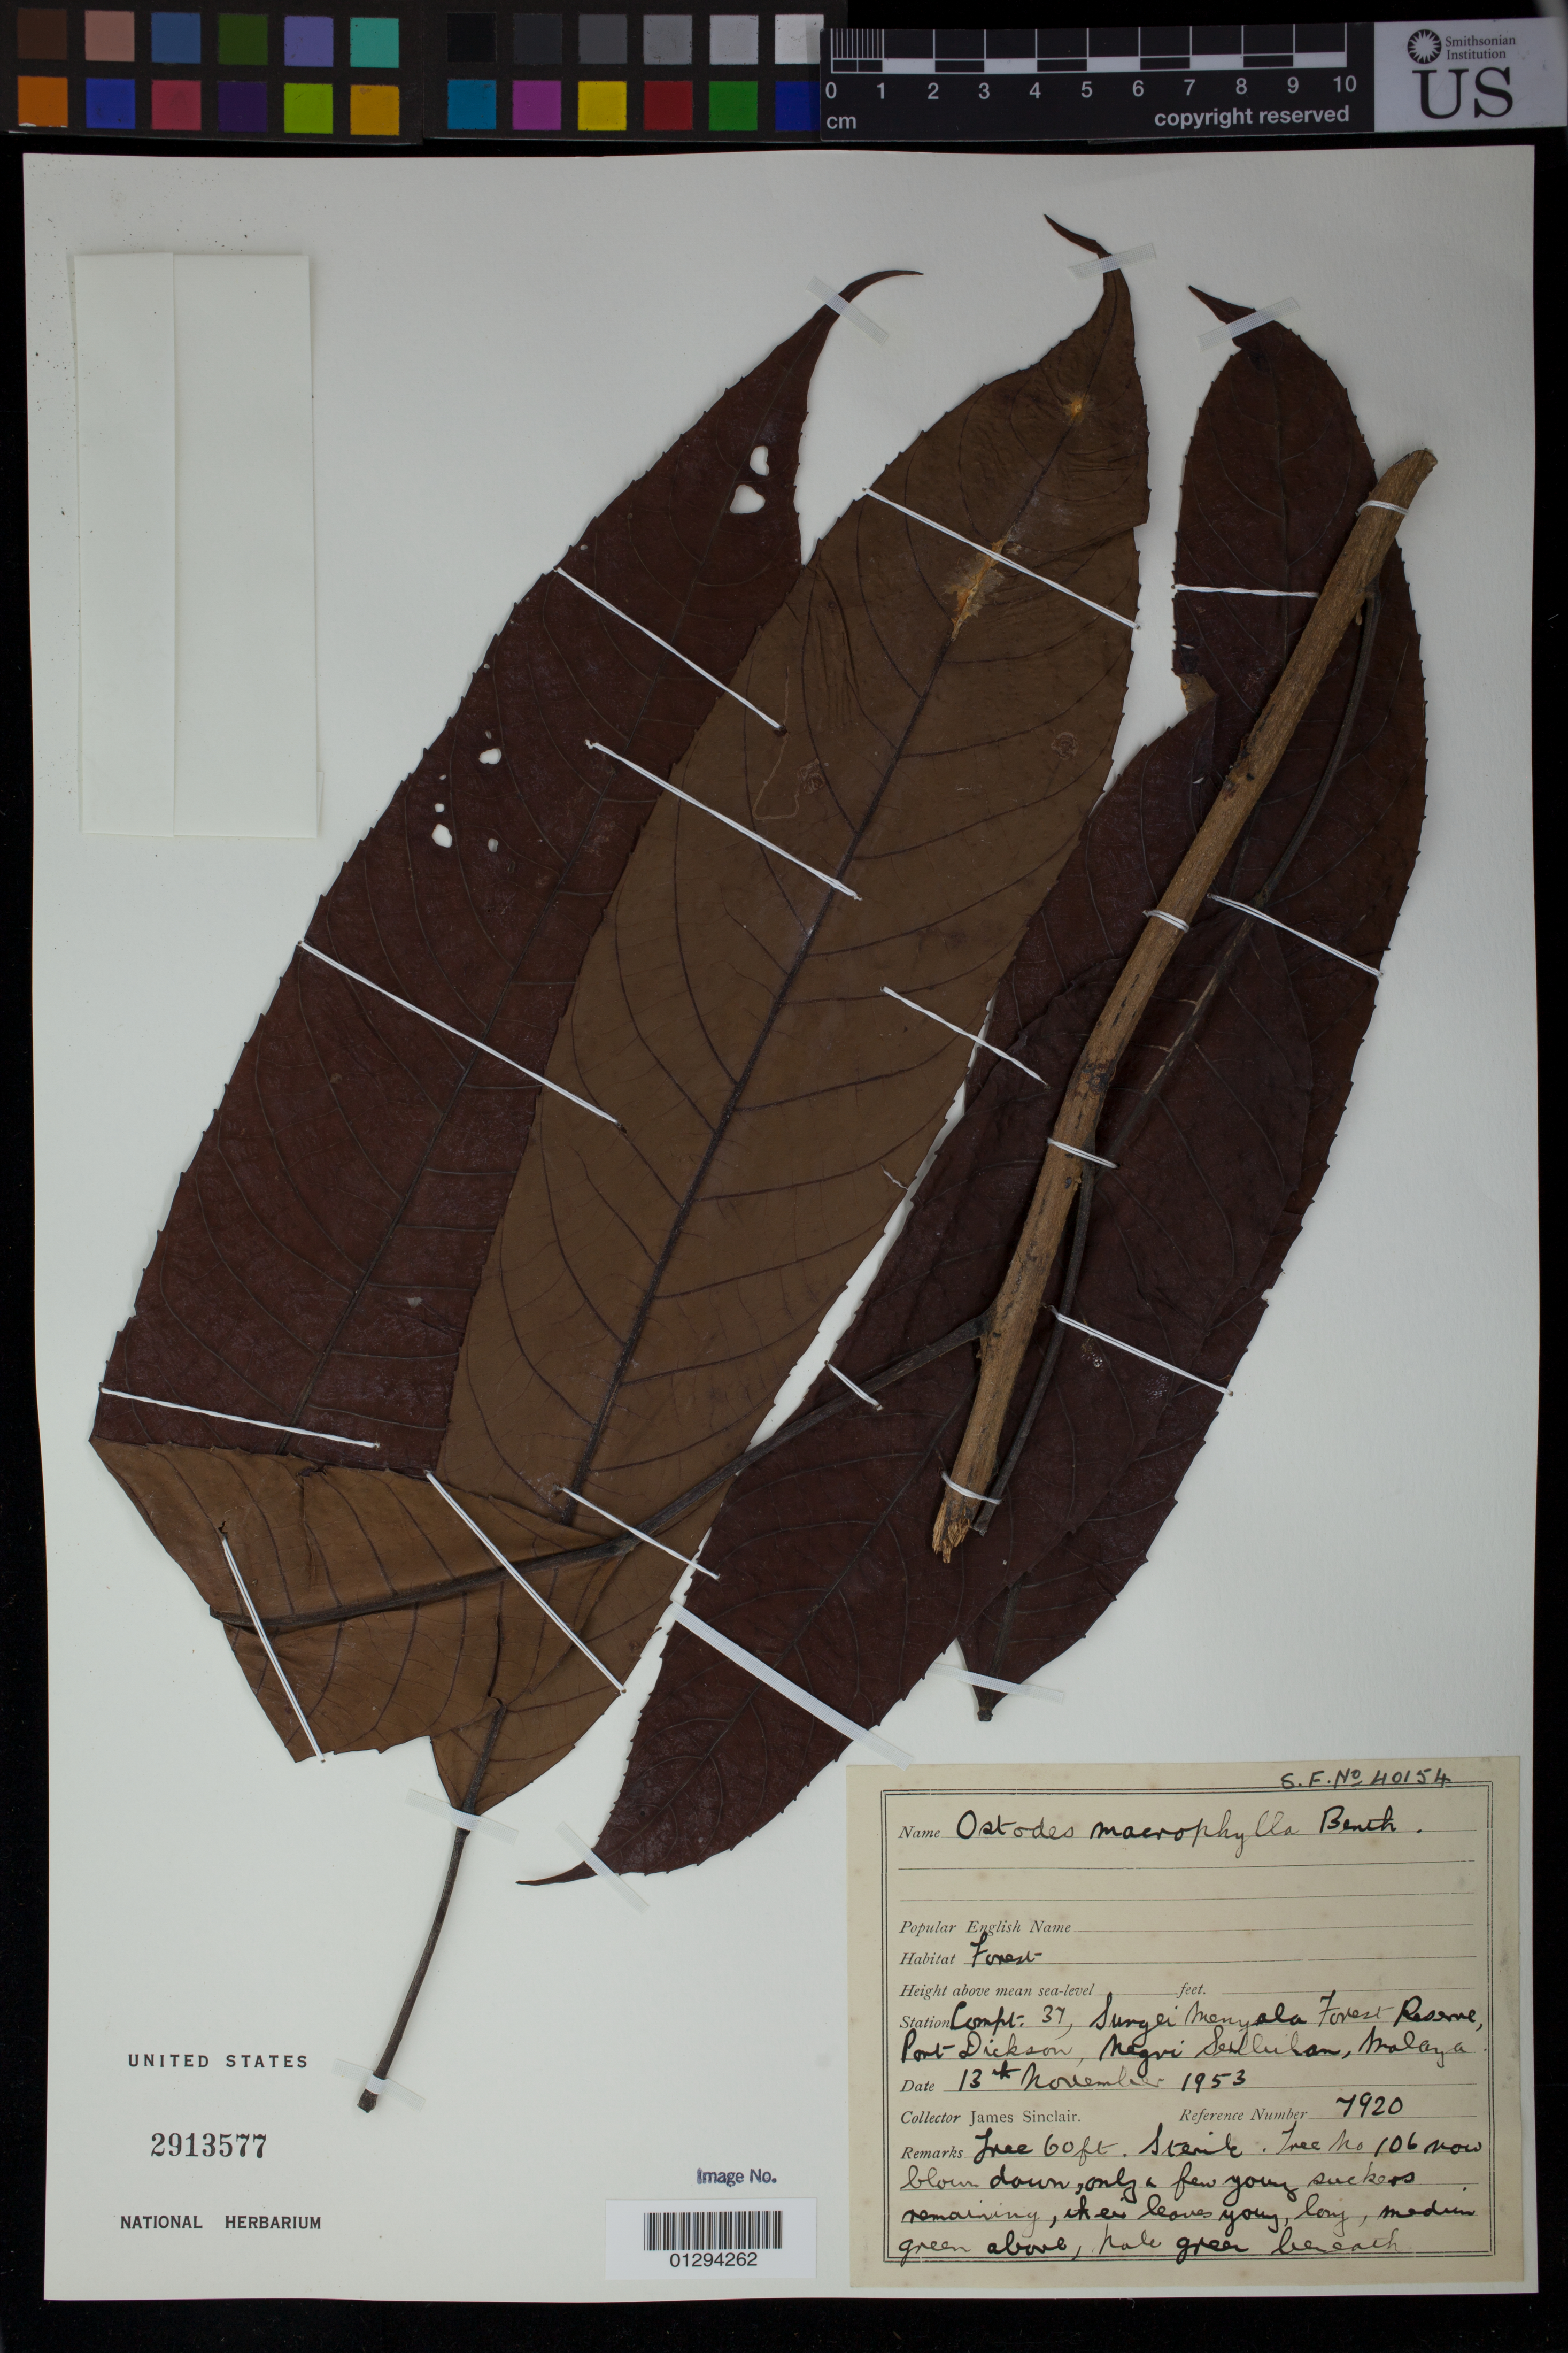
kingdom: Plantae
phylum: Tracheophyta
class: Magnoliopsida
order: Malpighiales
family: Euphorbiaceae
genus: Fahrenheitia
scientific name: Fahrenheitia pendula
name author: (Hassk.) Airy Shaw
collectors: J. Sinclair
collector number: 7920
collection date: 1953-11-13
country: Malaysia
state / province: Negeri Sembilan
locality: Surgei Menyala Forest Reserve, Port Dickson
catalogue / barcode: US 2913577